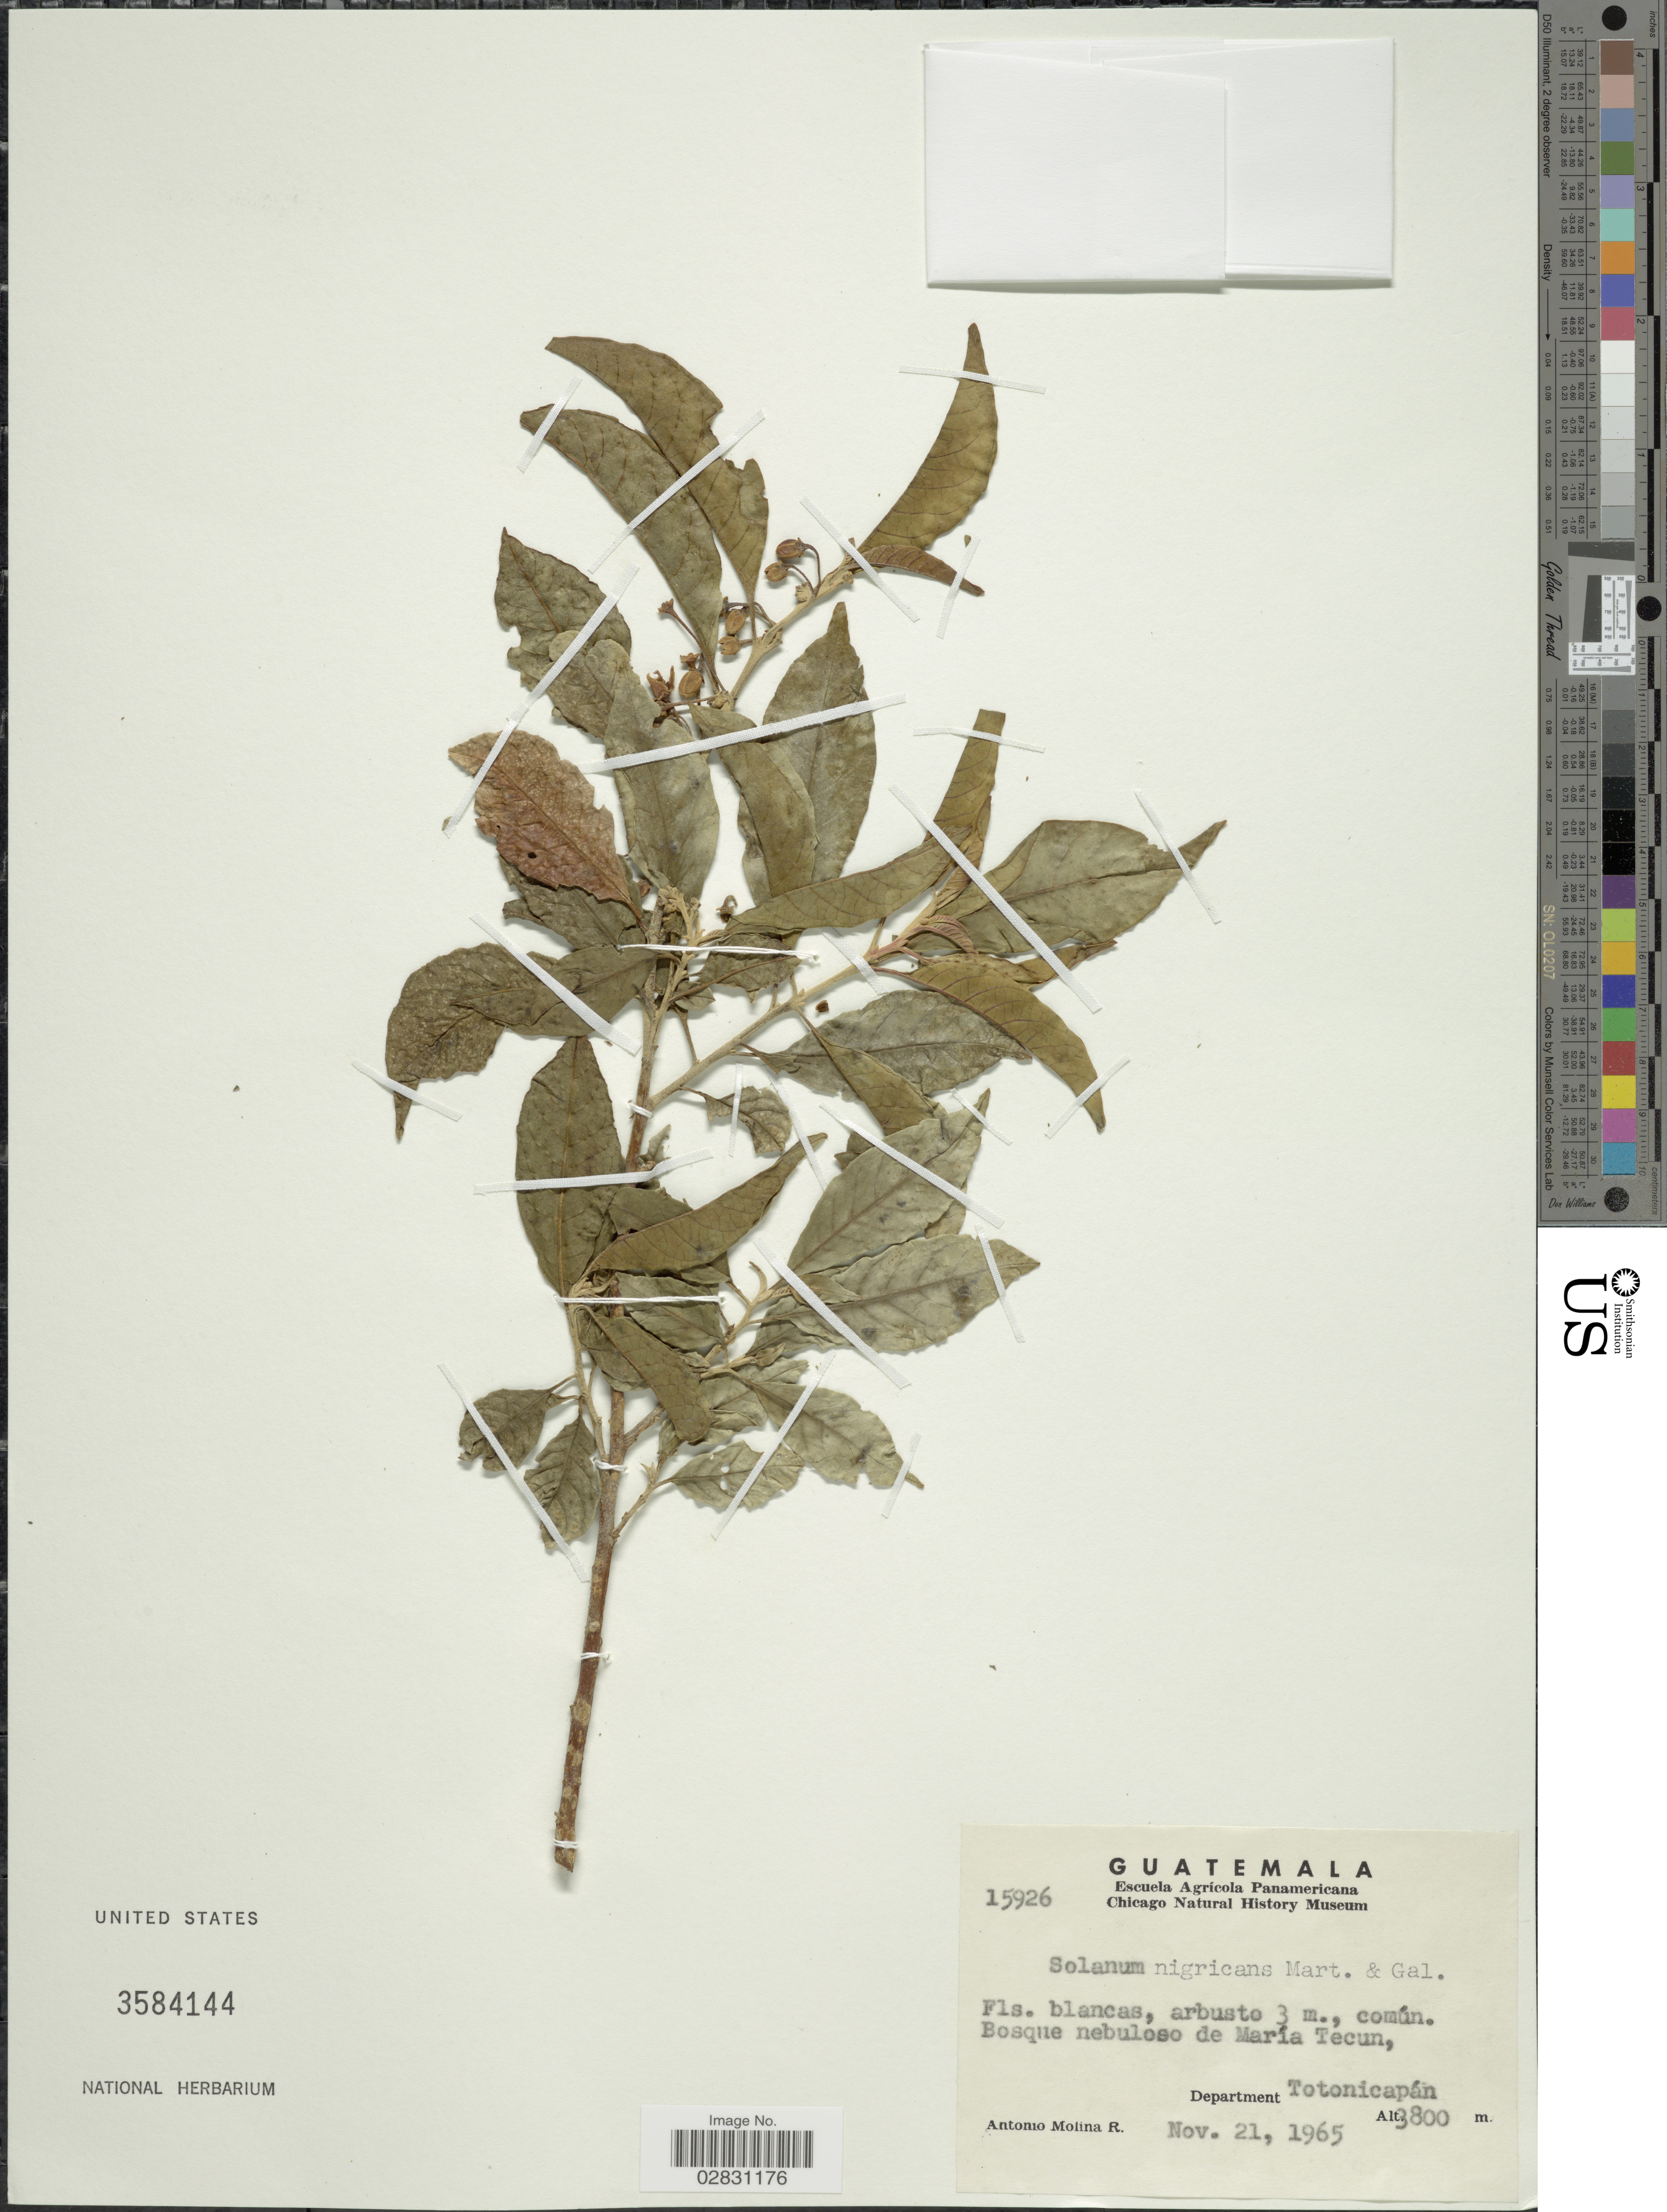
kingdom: Plantae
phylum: Tracheophyta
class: Magnoliopsida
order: Solanales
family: Solanaceae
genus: Solanum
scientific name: Solanum nigricans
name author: M. Martens & Galeotti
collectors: A. Molina R.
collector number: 15926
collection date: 1965-11-21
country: Guatemala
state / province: Totonicapan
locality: Bosque nebuloso de María Tecun, Department Totonicapán.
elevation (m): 3800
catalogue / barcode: US 3584144